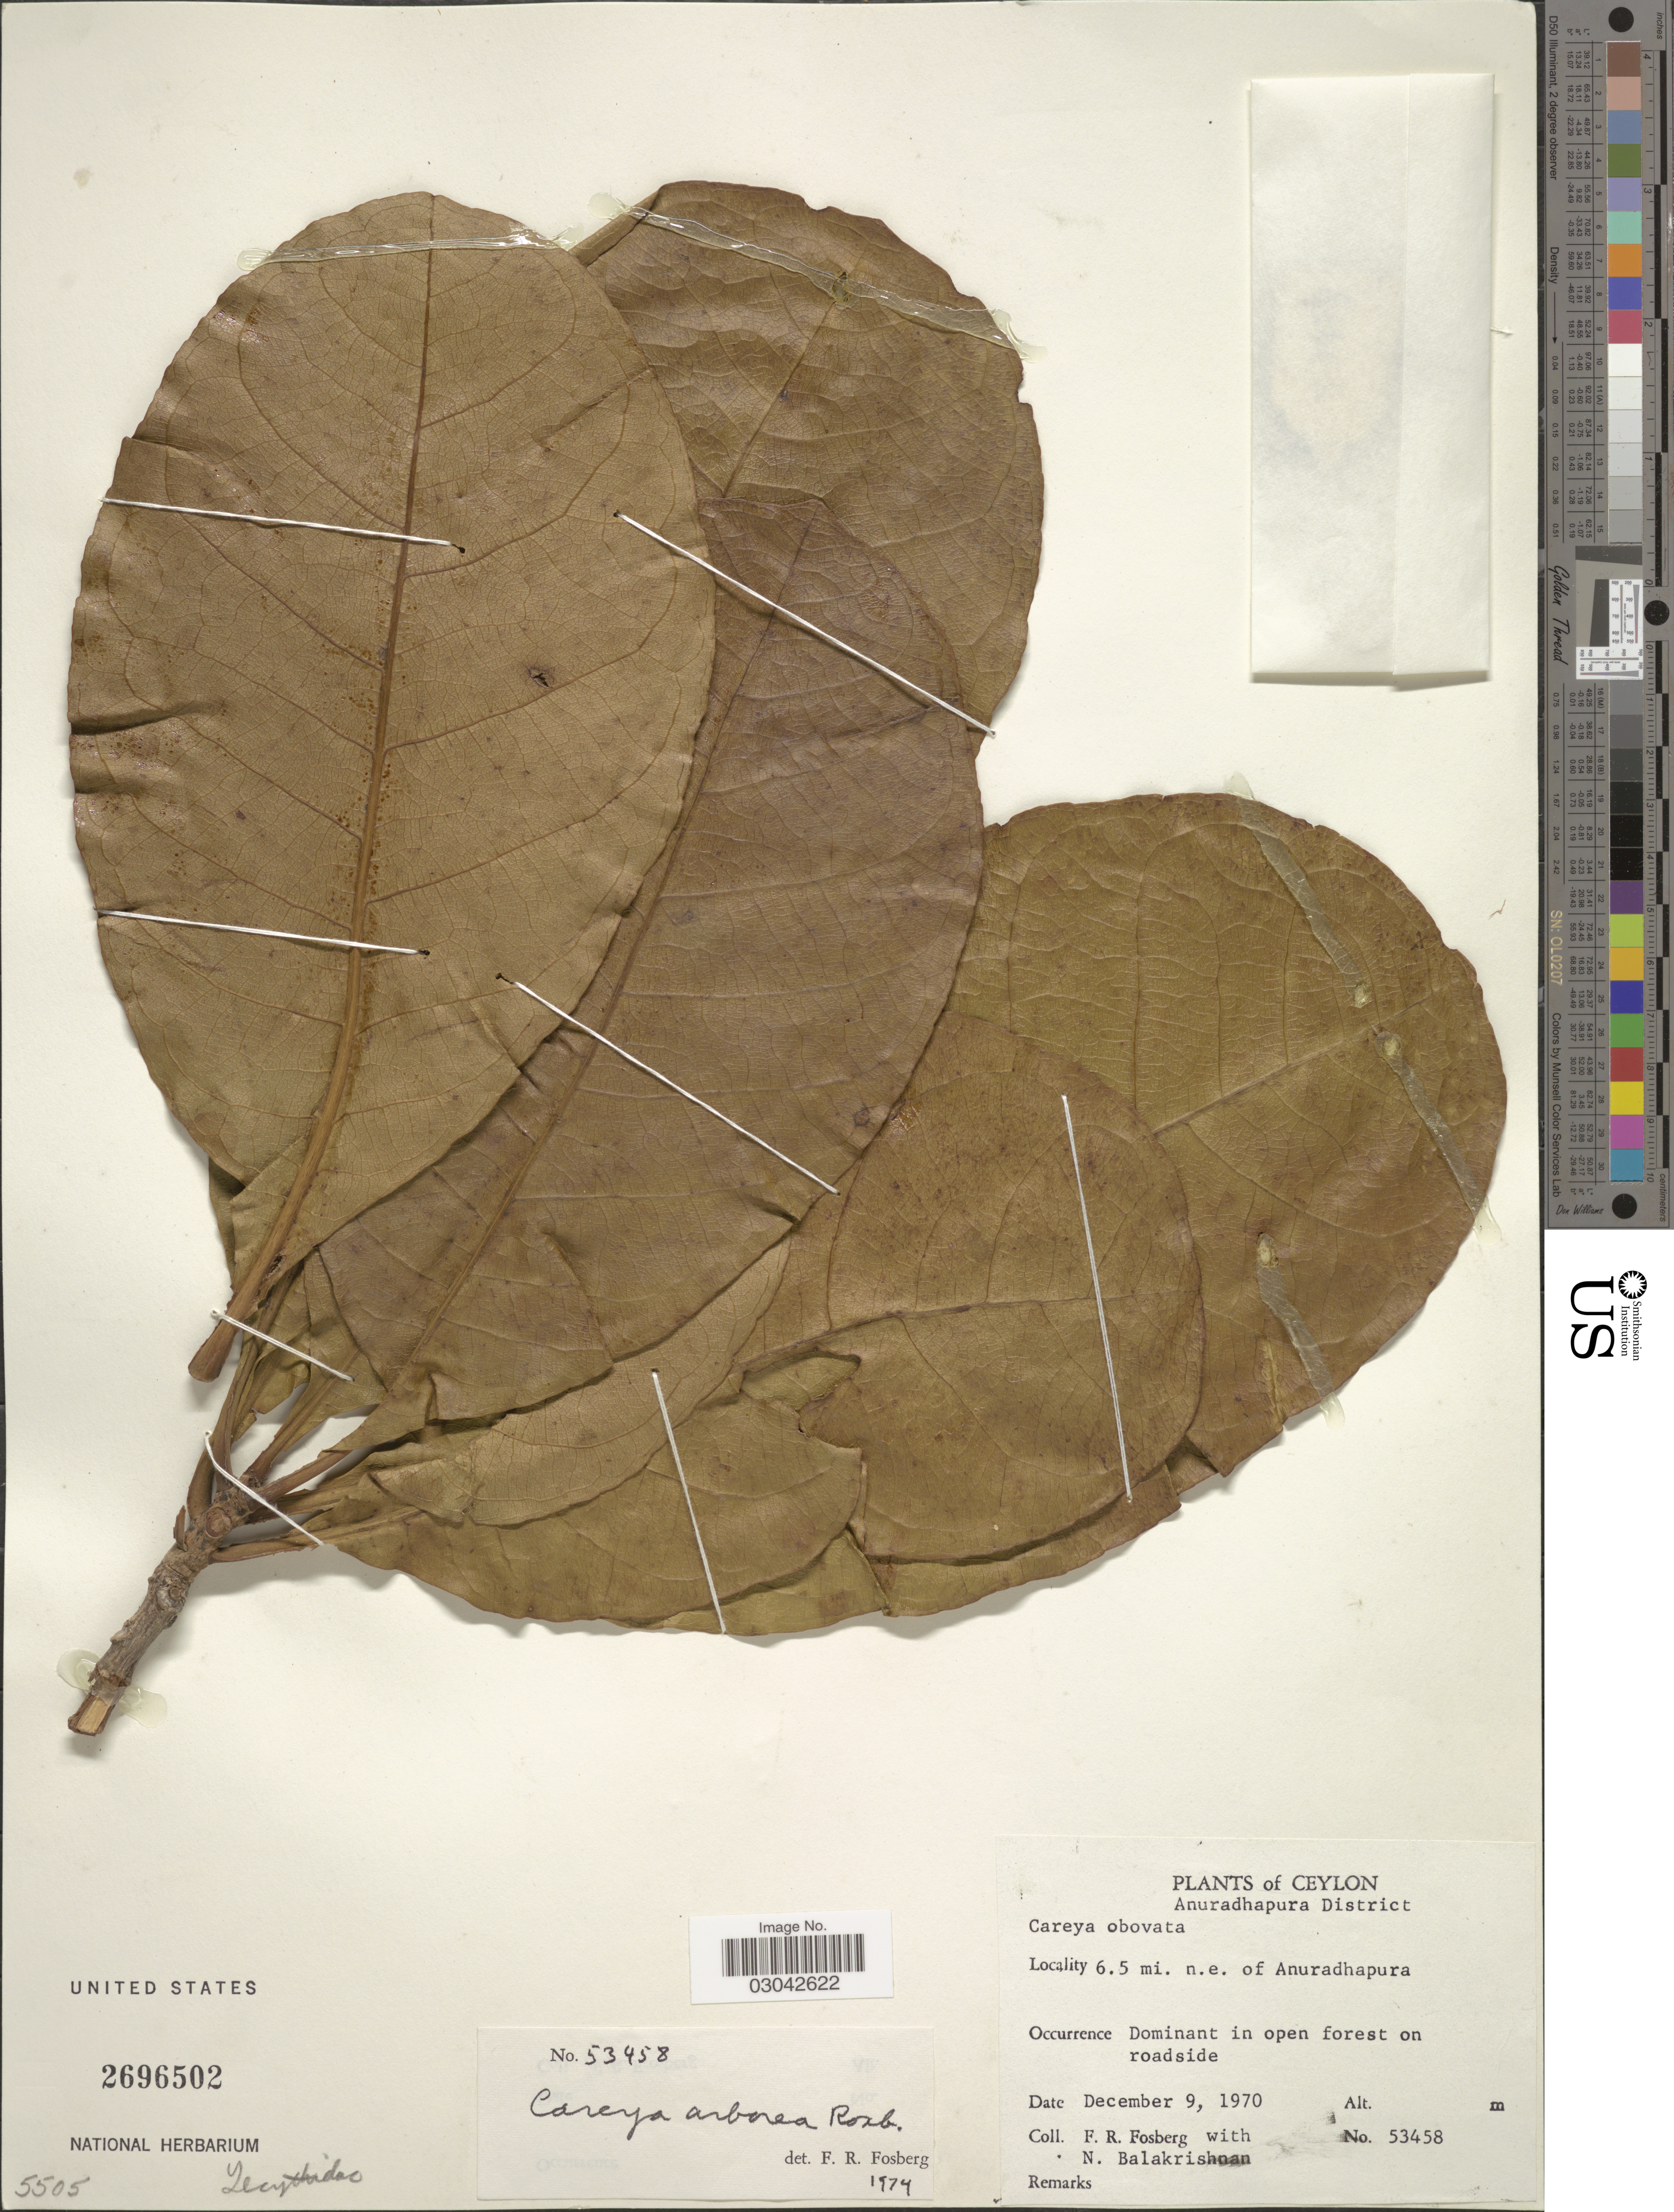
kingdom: Plantae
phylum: Tracheophyta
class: Magnoliopsida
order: Ericales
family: Lecythidaceae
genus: Careya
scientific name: Careya arborea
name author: Roxb.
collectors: F. R. Fosberg & N. Balakrishnan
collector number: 53458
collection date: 1970-12-09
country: Sri Lanka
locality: Ceylon. 6.5 mi. n.e. of Anuradhapura.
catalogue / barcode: US 2696502